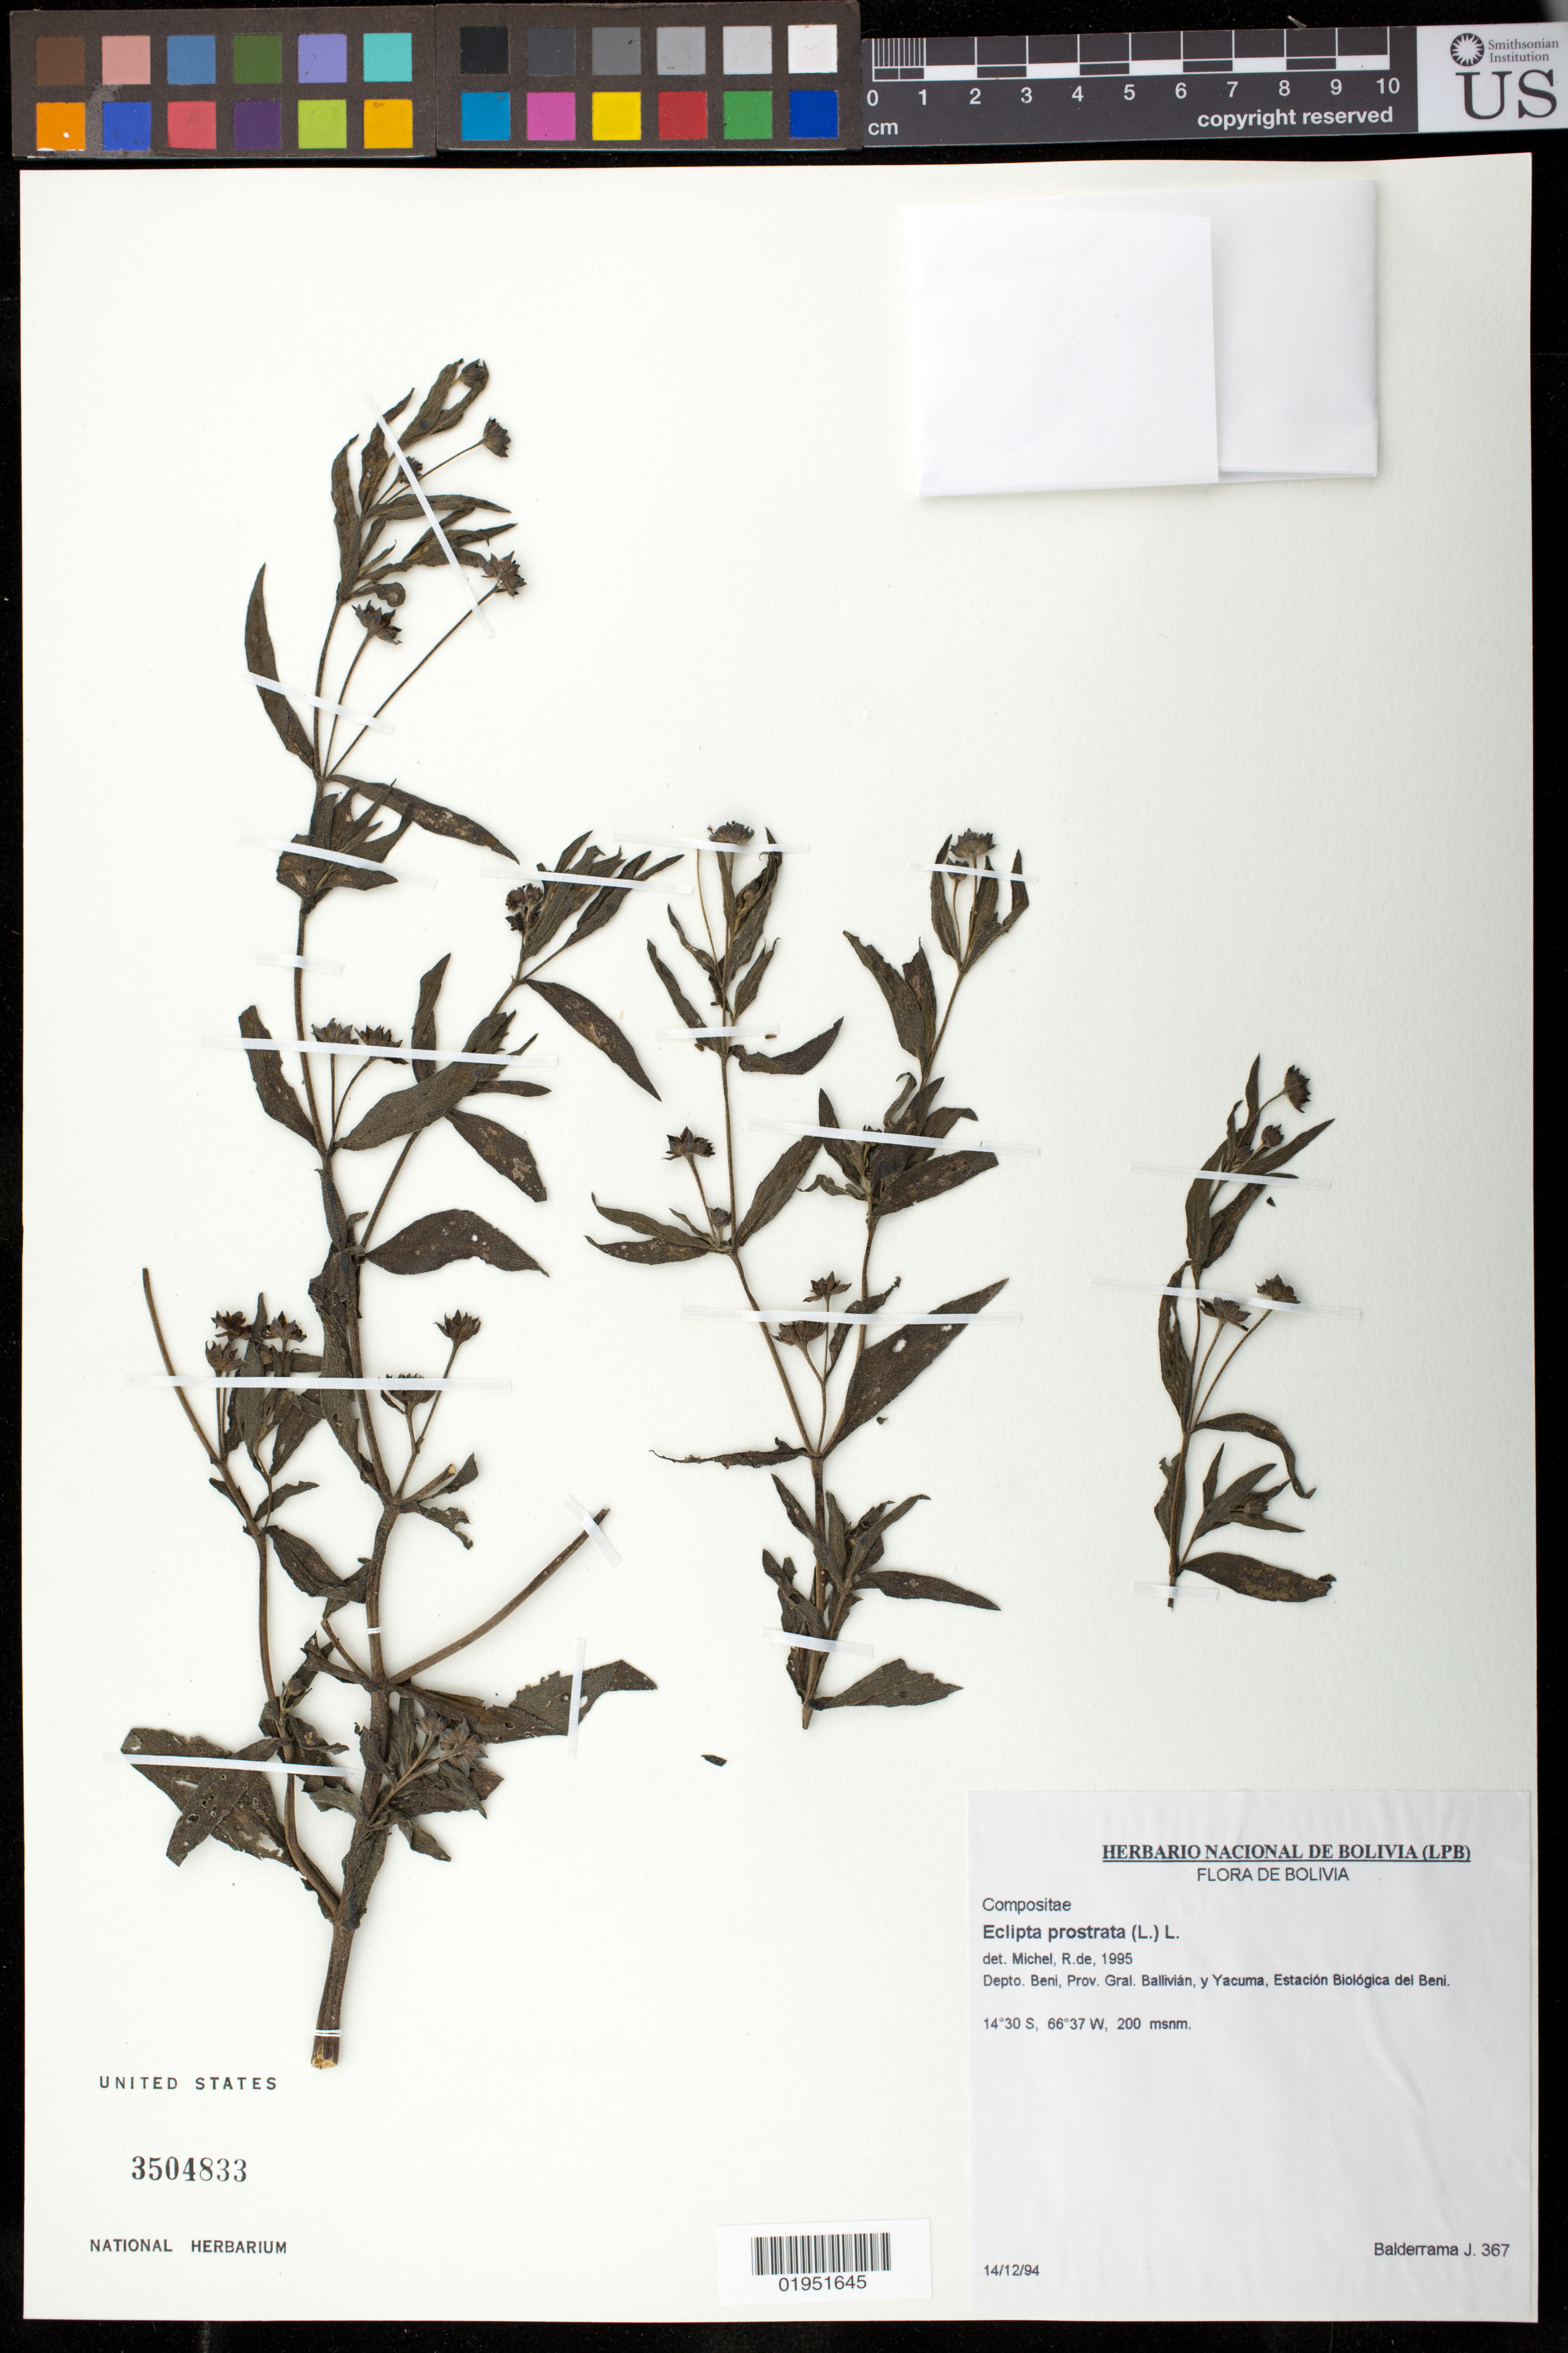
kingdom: Plantae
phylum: Tracheophyta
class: Magnoliopsida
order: Asterales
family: Asteraceae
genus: Eclipta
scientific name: Eclipta prostrata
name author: (L.) L.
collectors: J. Balderrama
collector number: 367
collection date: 1994-12-14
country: Bolivia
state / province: Beni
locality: Prov. Gral. Ballivián, y Yacuma, Estación Biológica del Beni.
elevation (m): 200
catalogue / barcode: US 3504833